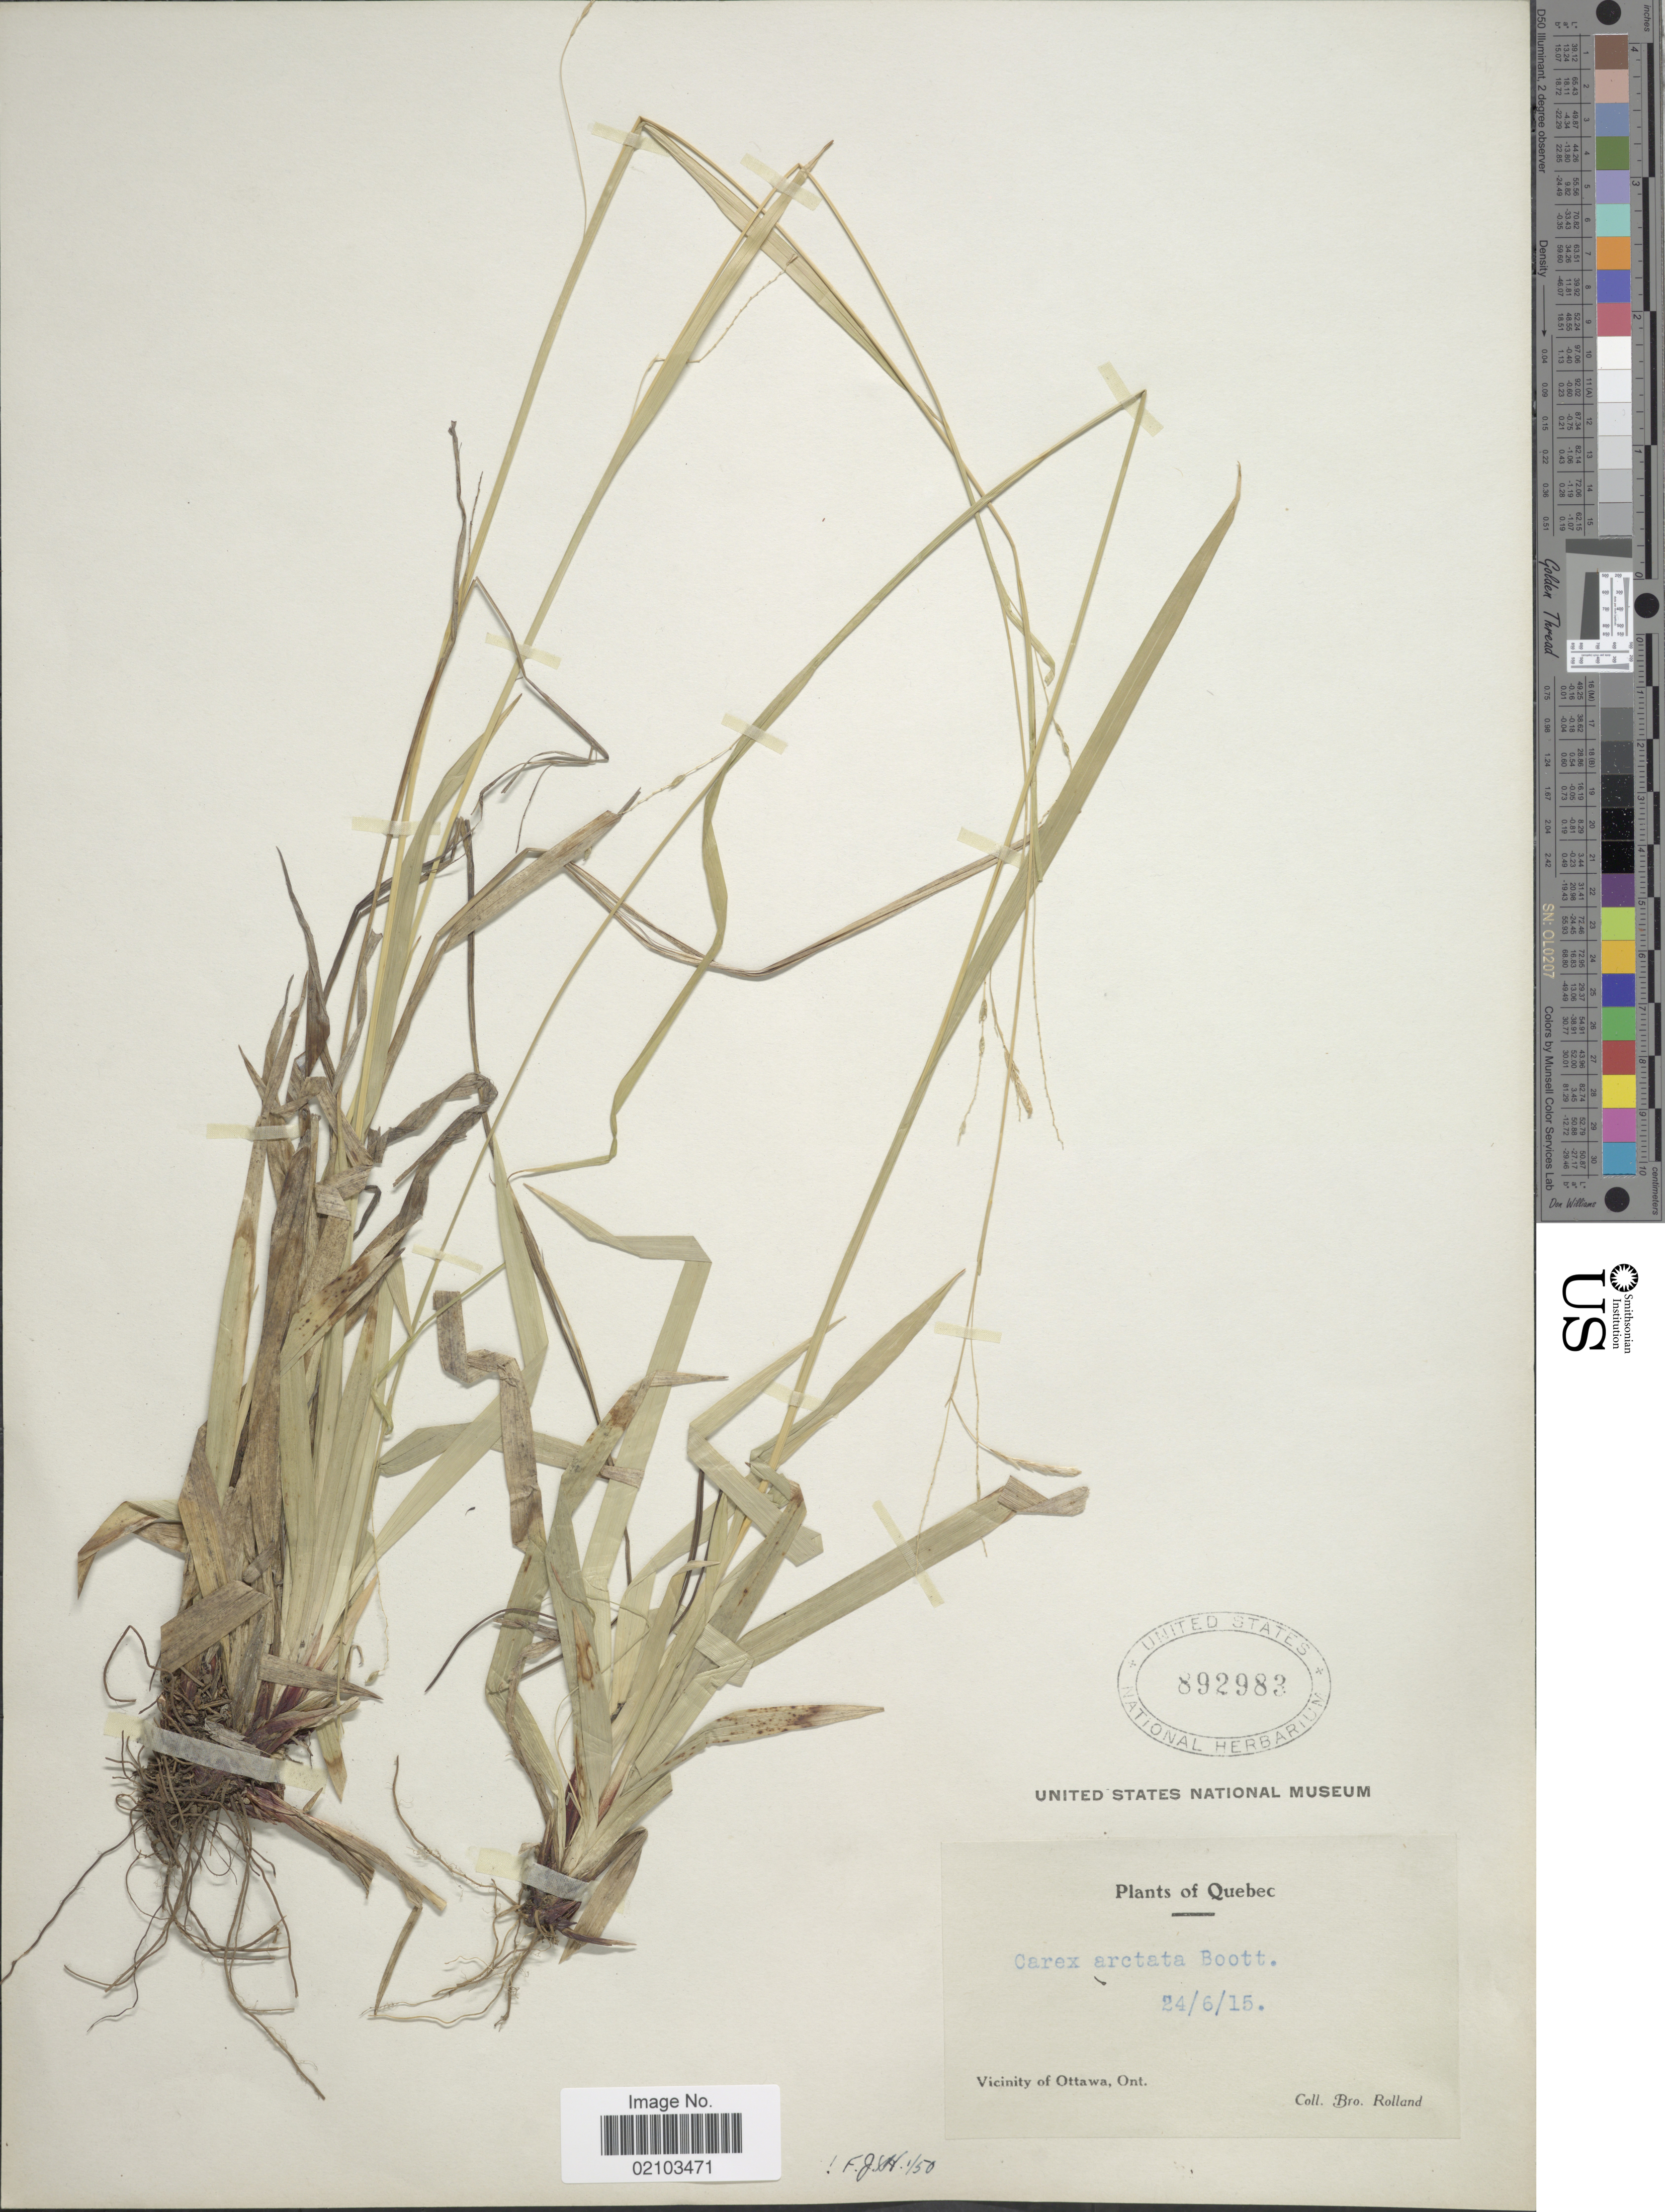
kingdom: Plantae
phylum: Tracheophyta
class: Liliopsida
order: Poales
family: Cyperaceae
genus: Carex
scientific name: Carex arctata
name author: Boott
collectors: B. Rolland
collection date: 1915-06-24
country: Canada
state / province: Ontario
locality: Vicinity of Ottawa, Ont.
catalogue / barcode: US 892983